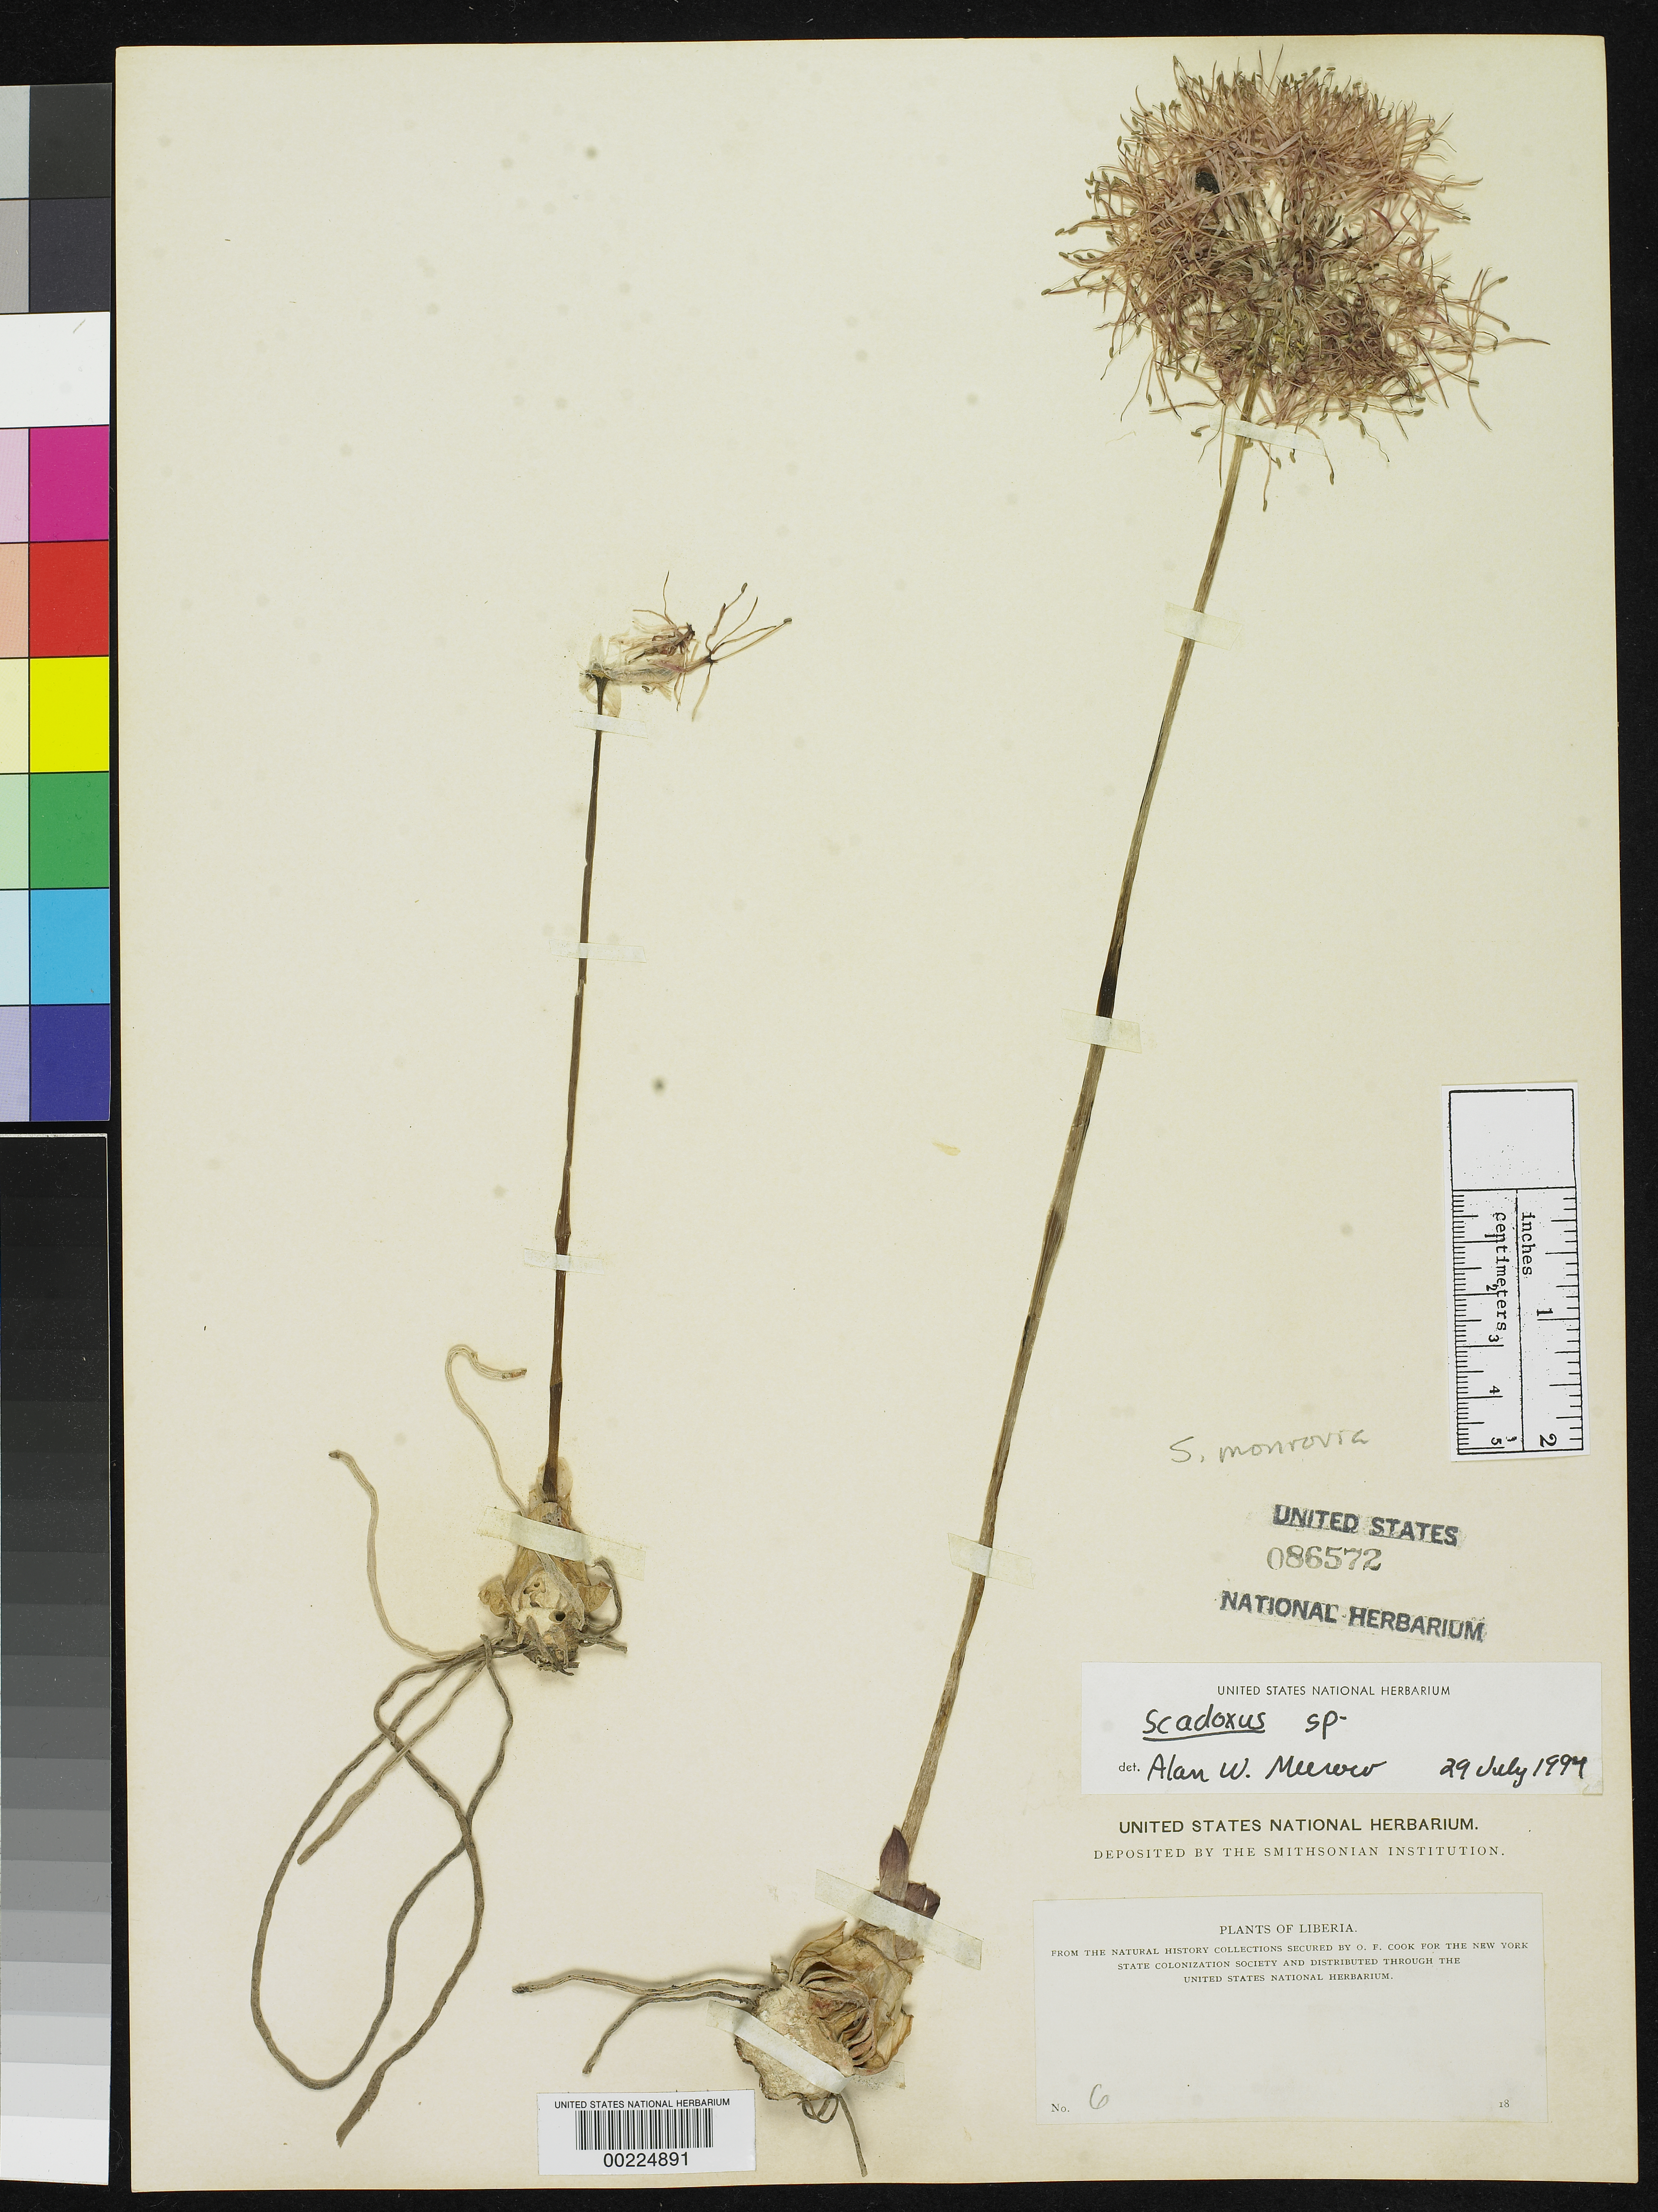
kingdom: Plantae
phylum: Tracheophyta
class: Liliopsida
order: Asparagales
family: Amaryllidaceae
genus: Scadoxus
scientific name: Scadoxus sp.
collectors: O. F. Cook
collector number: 6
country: Liberia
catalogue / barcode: US 86572